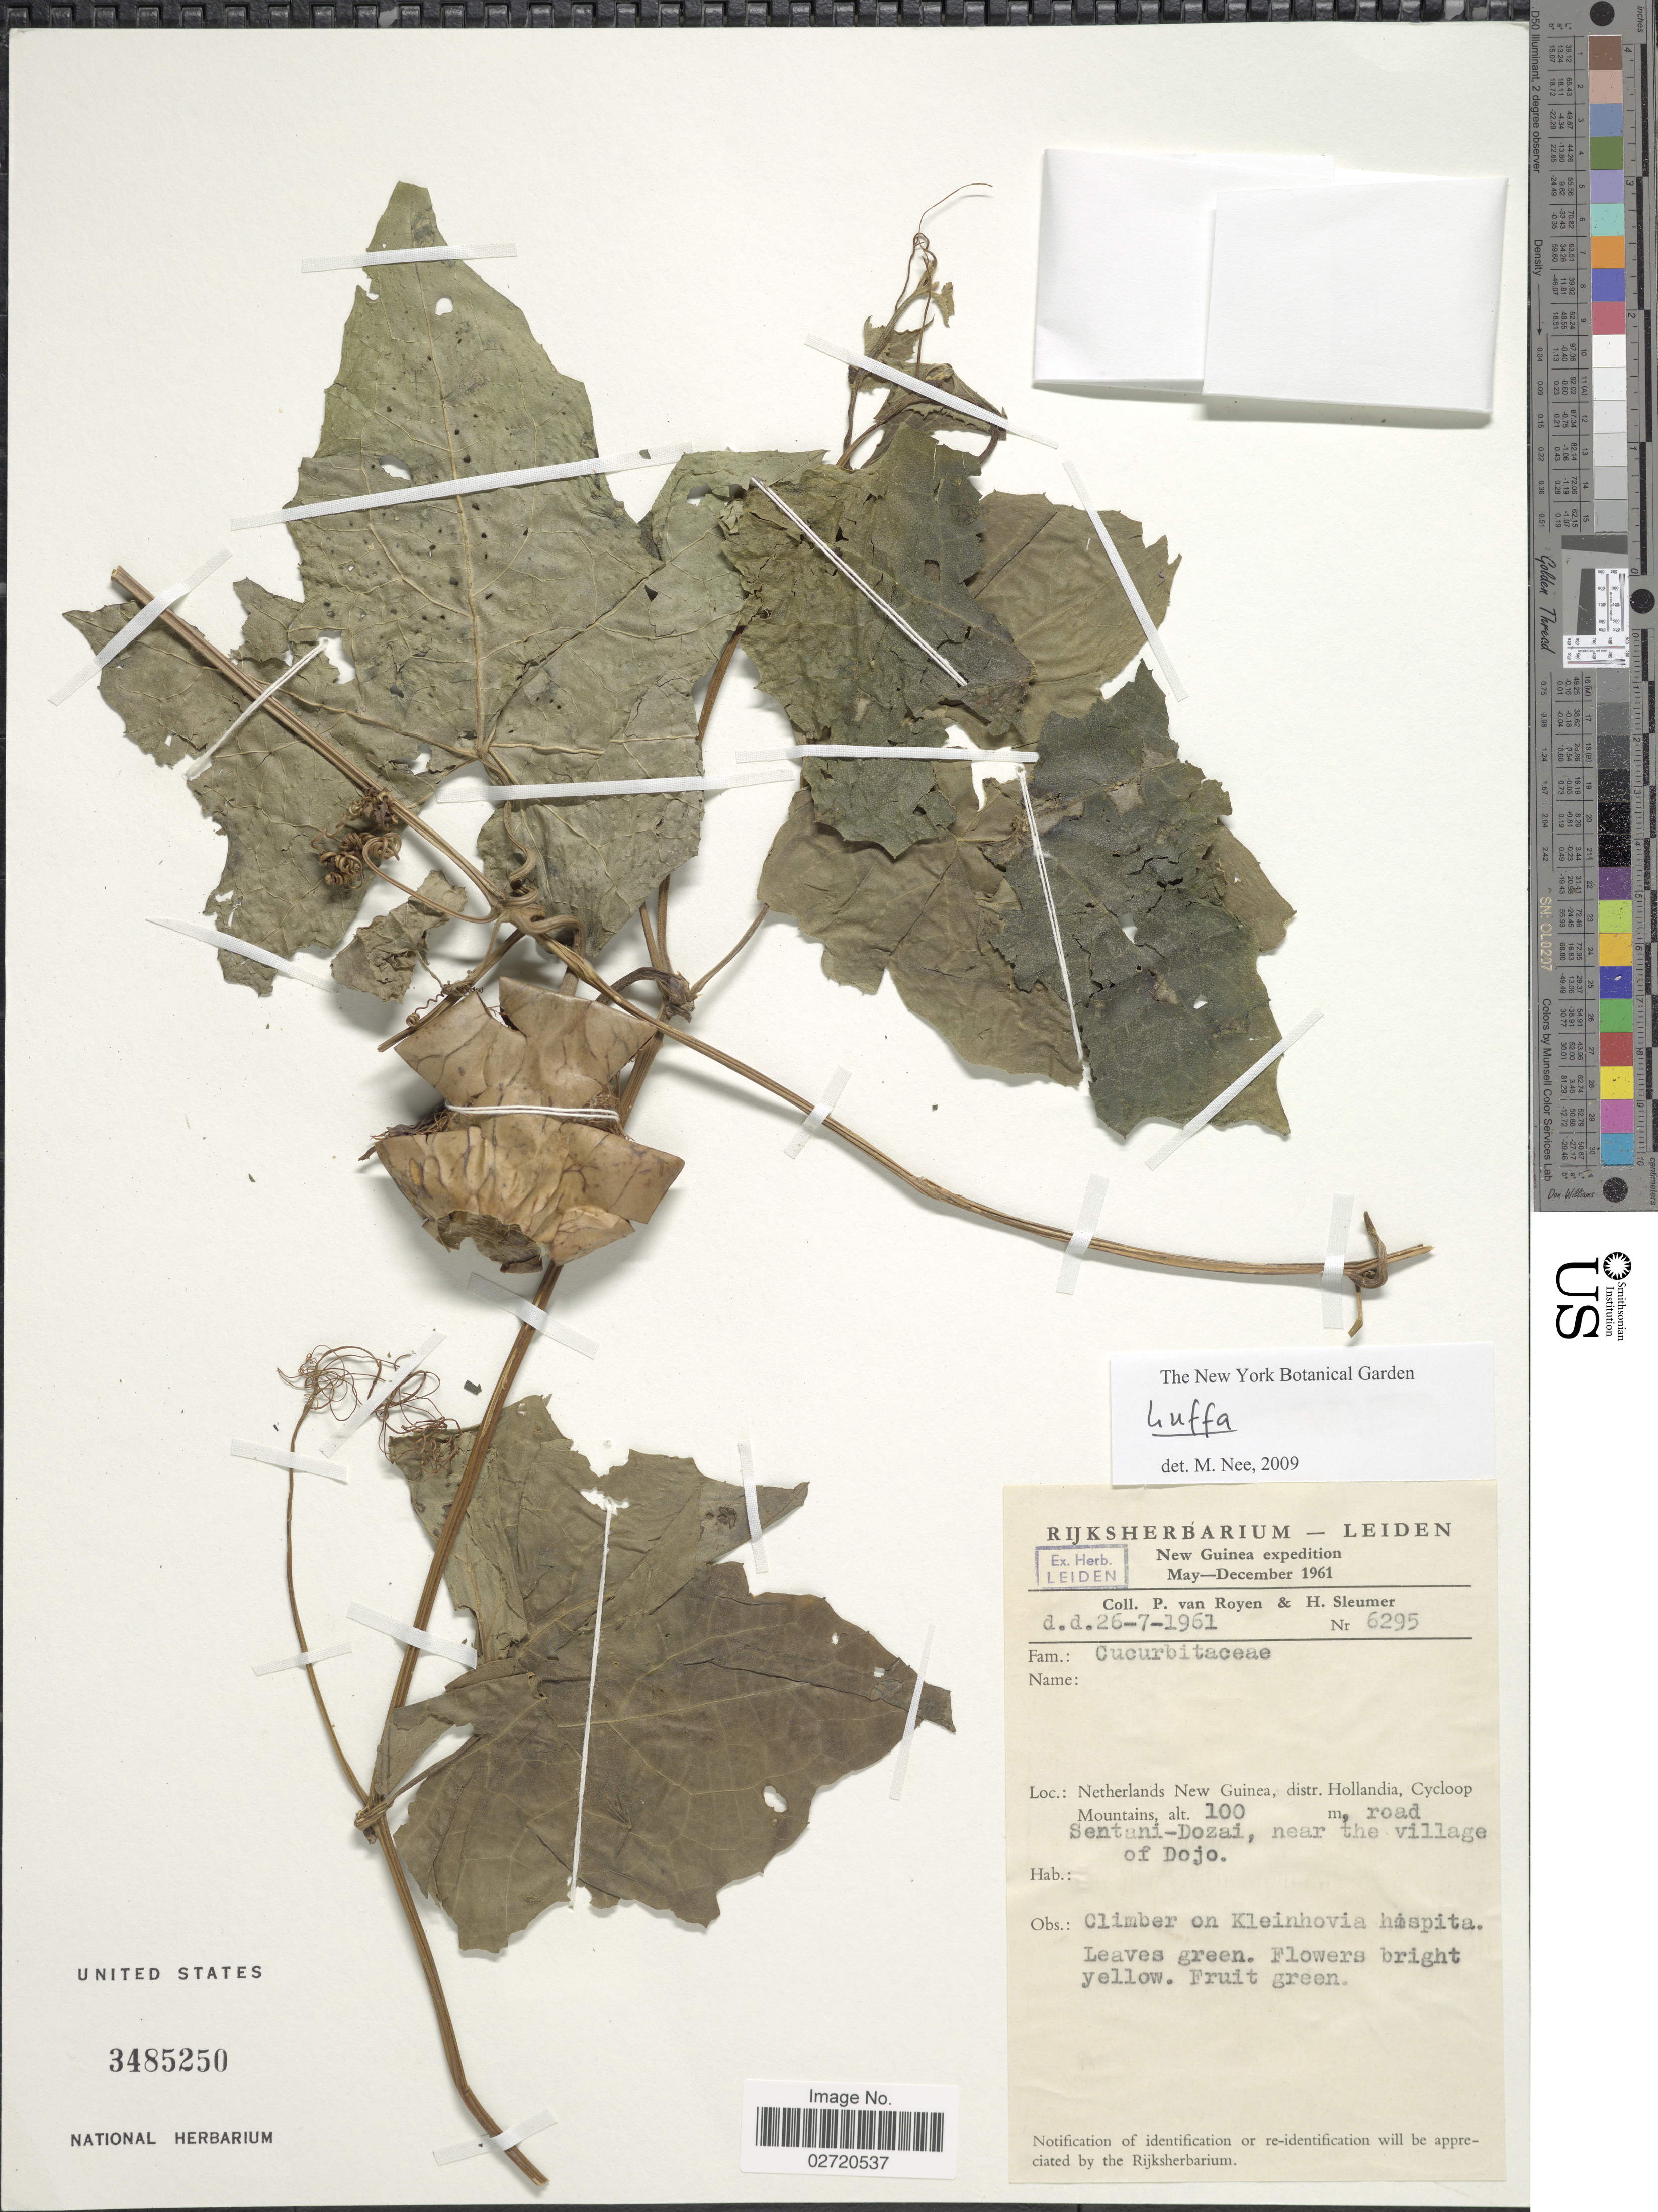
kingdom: Plantae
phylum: Tracheophyta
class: Magnoliopsida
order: Cucurbitales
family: Cucurbitaceae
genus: Luffa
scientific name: Luffa sp.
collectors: P. van Royen & H. O. Sleumer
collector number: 6295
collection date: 1961-07-26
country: Indonesia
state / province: Papua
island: New Guinea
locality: Netherlands New Guinea, distr. Hollandia, Cycloop Mountains. Sentani- Dozai, near the village of Dojo.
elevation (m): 100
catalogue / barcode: US 3485250